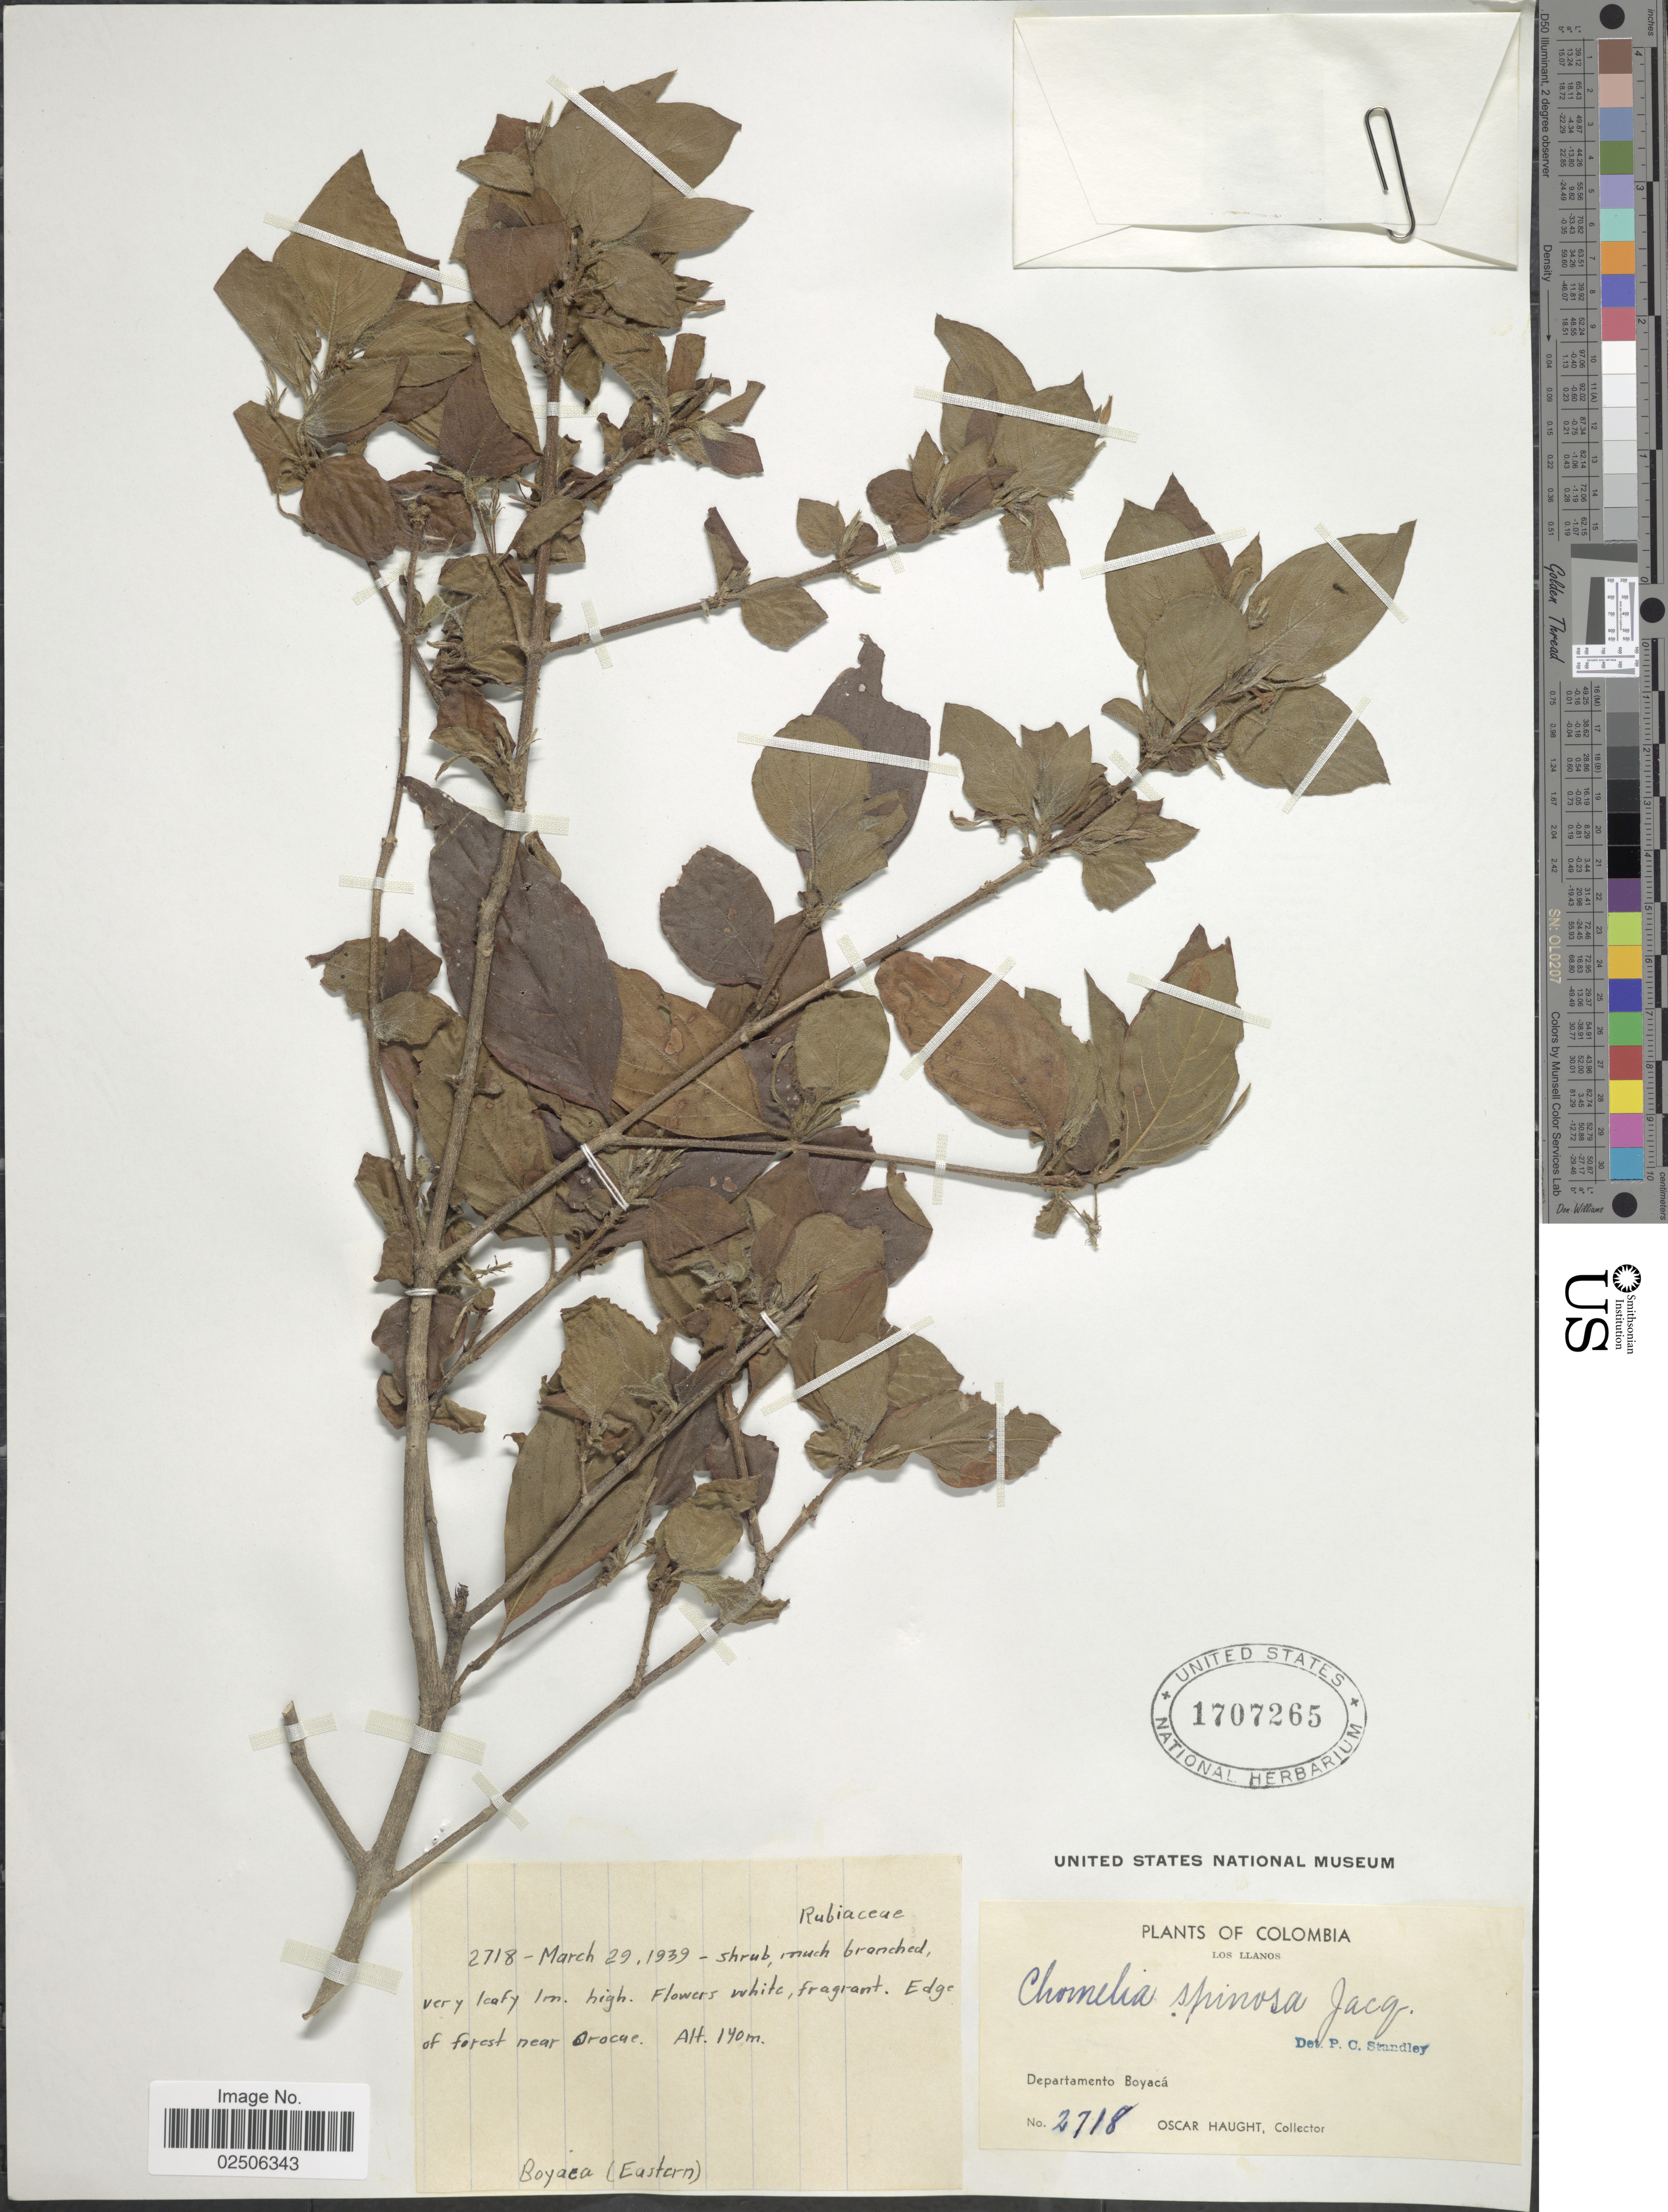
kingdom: Plantae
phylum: Tracheophyta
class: Magnoliopsida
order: Gentianales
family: Rubiaceae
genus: Chomelia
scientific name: Chomelia spinosa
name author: Jacq.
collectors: O. Haught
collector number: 2718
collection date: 1939-03-29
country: Colombia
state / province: Boyacá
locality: Los Llanos, edge of forest near Orocue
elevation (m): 190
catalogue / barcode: US 1707265